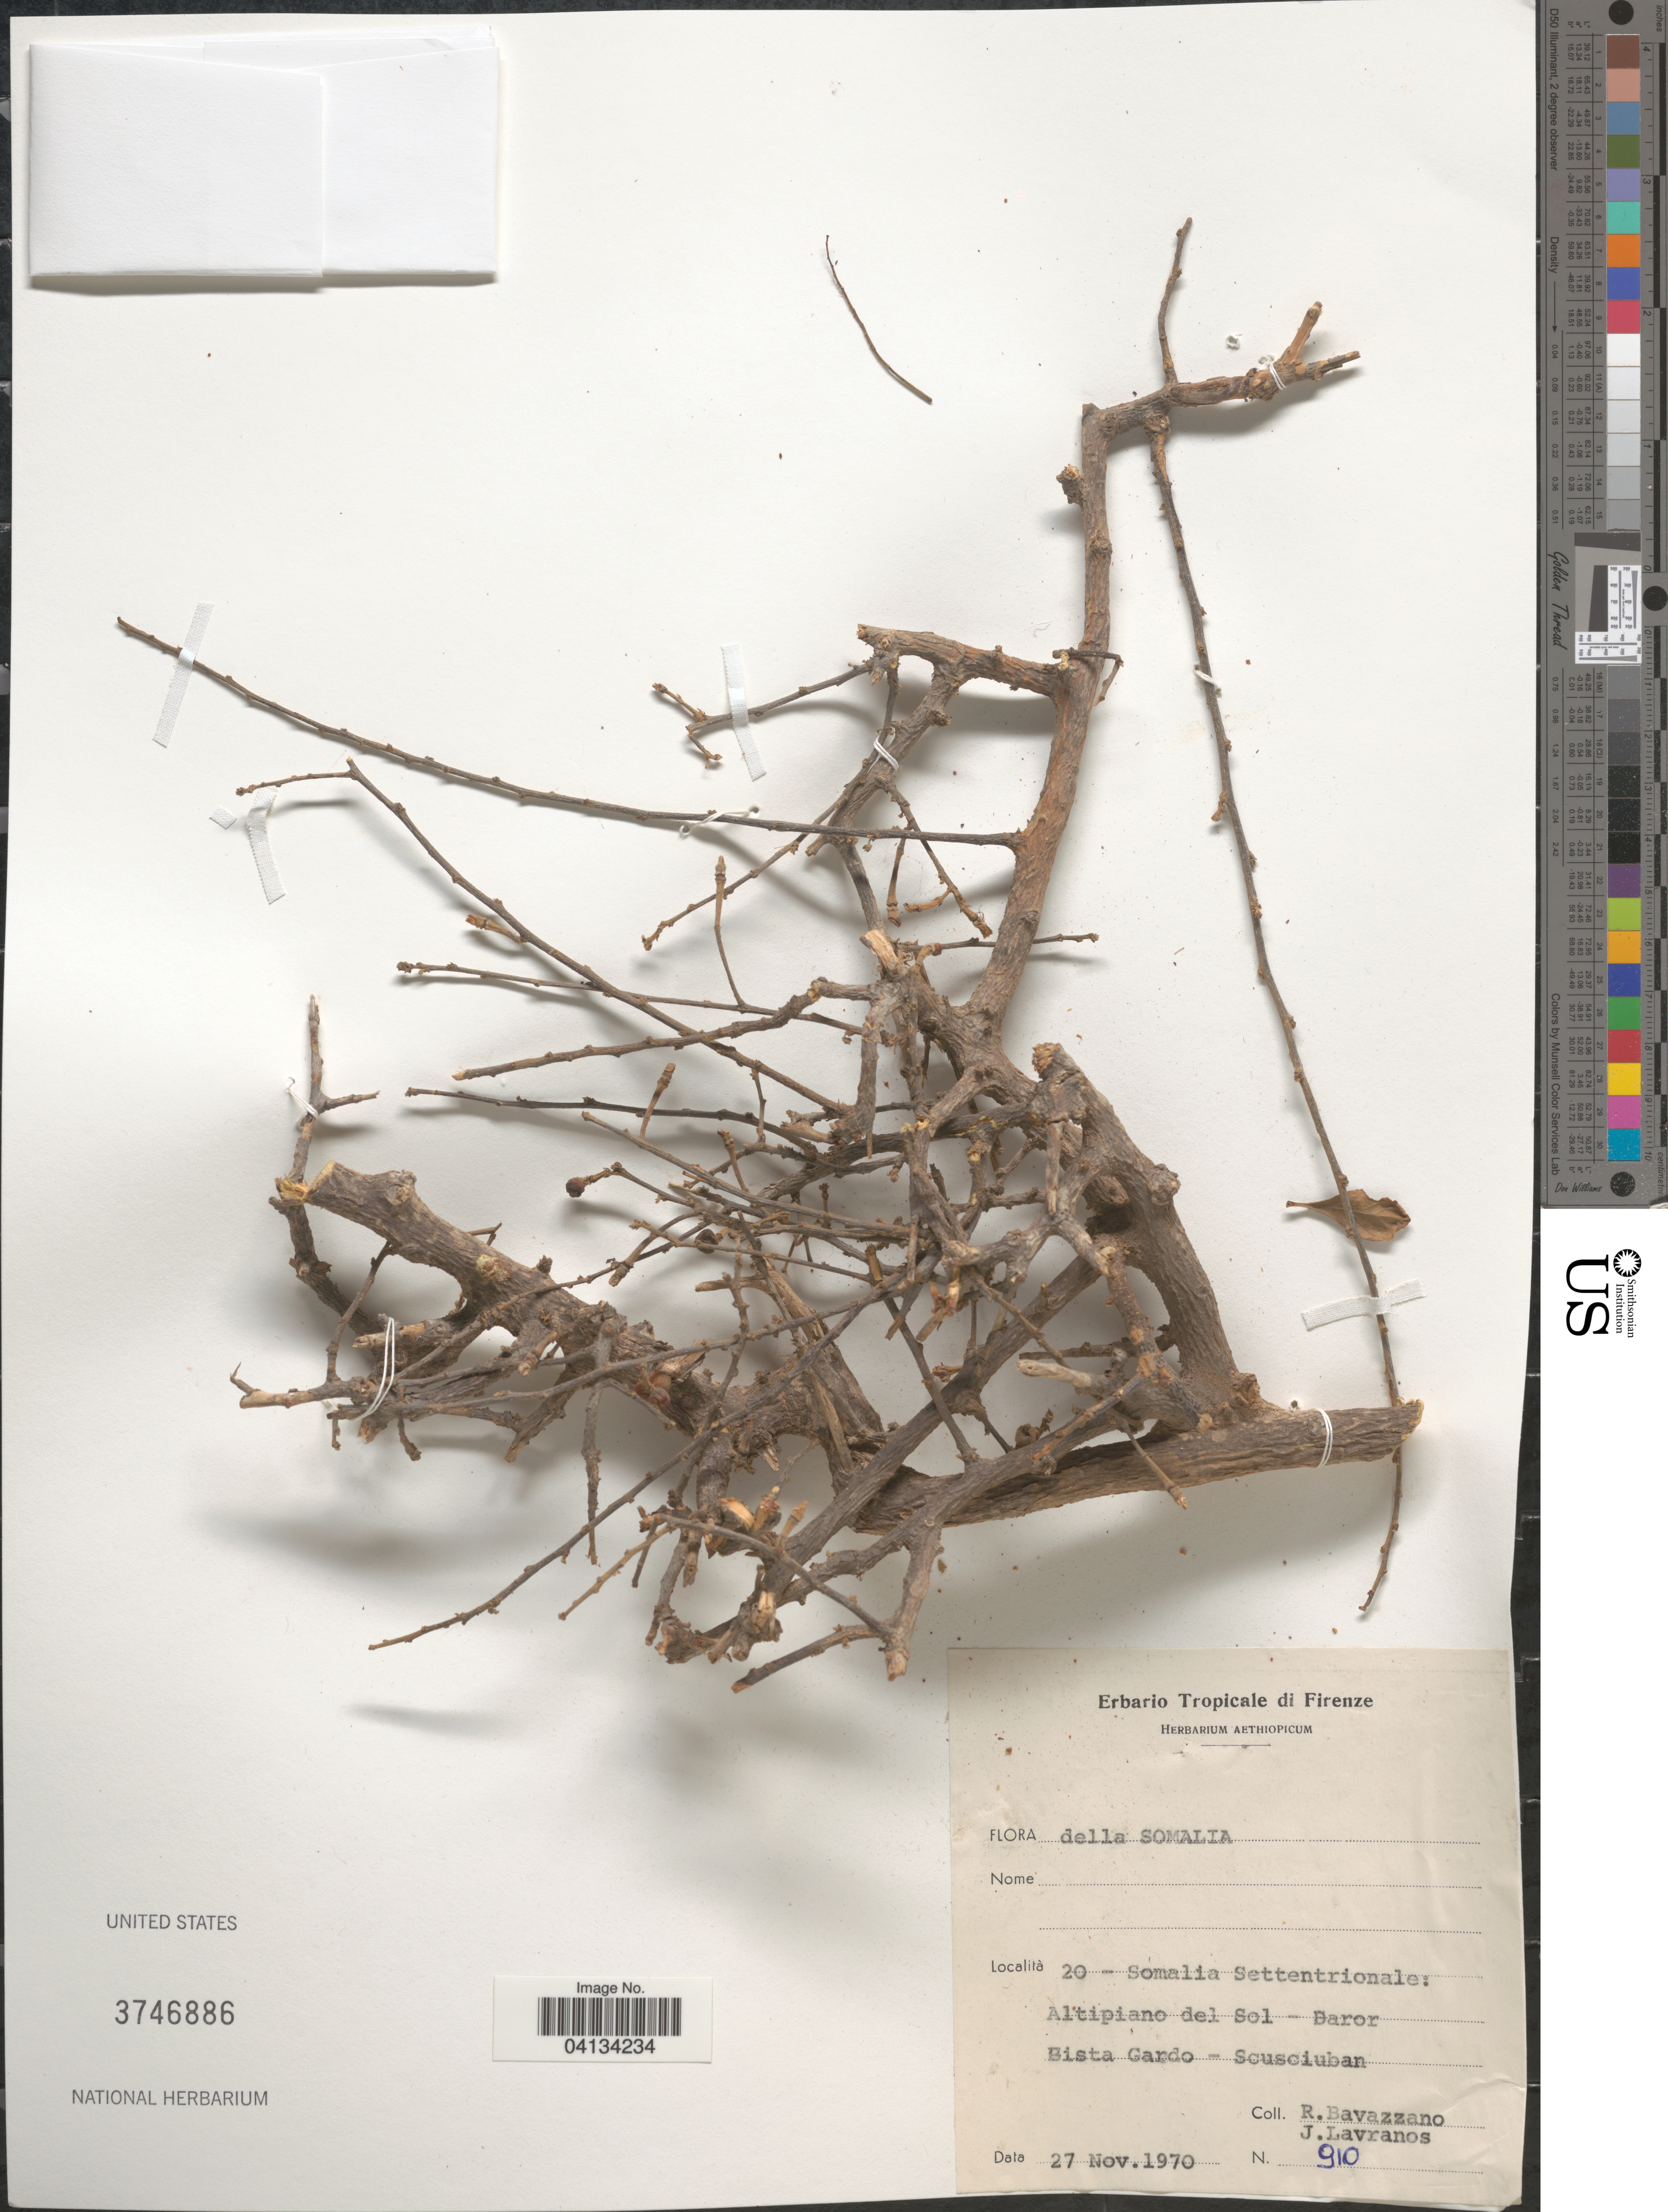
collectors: R. Bavazzano & J. Lavranos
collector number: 910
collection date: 1970-11-27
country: Somalia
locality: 20 - Somalia Settentrionale: Altipiano del Sol - Daror Bista Gardo - Scusciuban.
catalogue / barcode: US 3746886